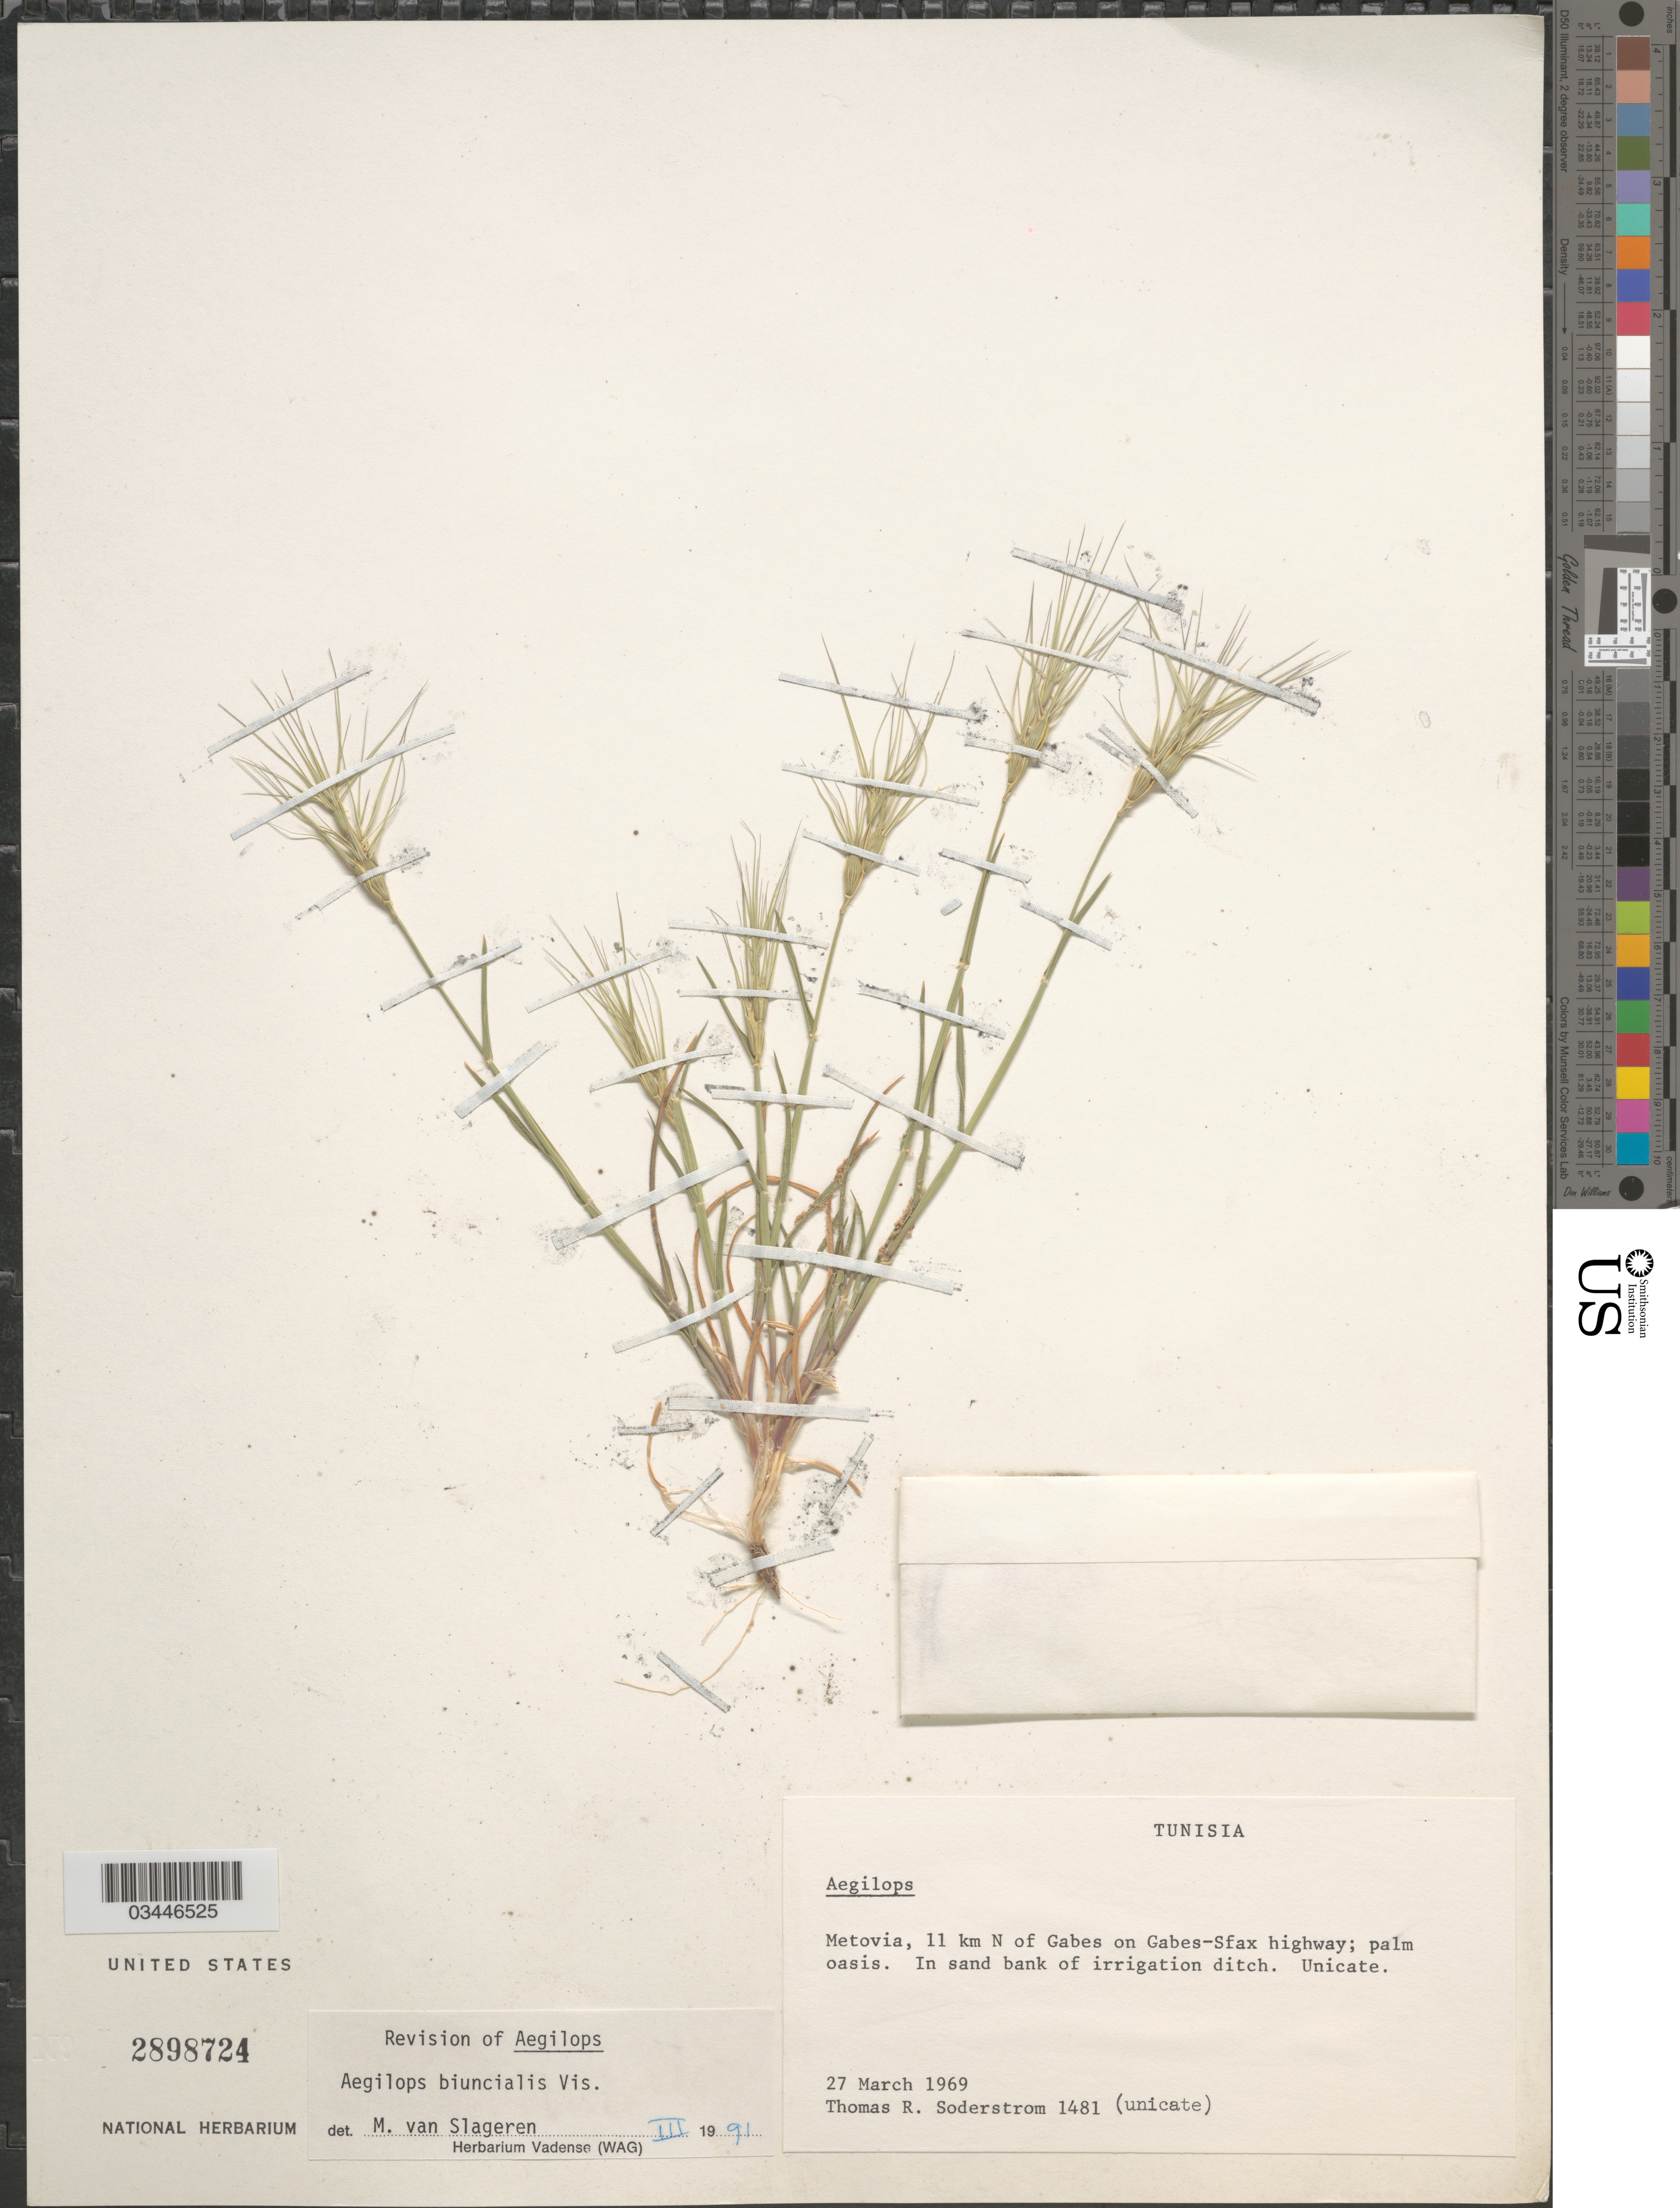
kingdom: Plantae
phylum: Tracheophyta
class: Liliopsida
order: Poales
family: Poaceae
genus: Aegilops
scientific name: Aegilops biuncialis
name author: Vis.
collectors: T. R. Soderstrom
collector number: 1481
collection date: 1969-03-27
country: Tunisia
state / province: Gabès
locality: Metovia, 11 km N of Gabes on Gabes-Sfax highway.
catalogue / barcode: US 2898724